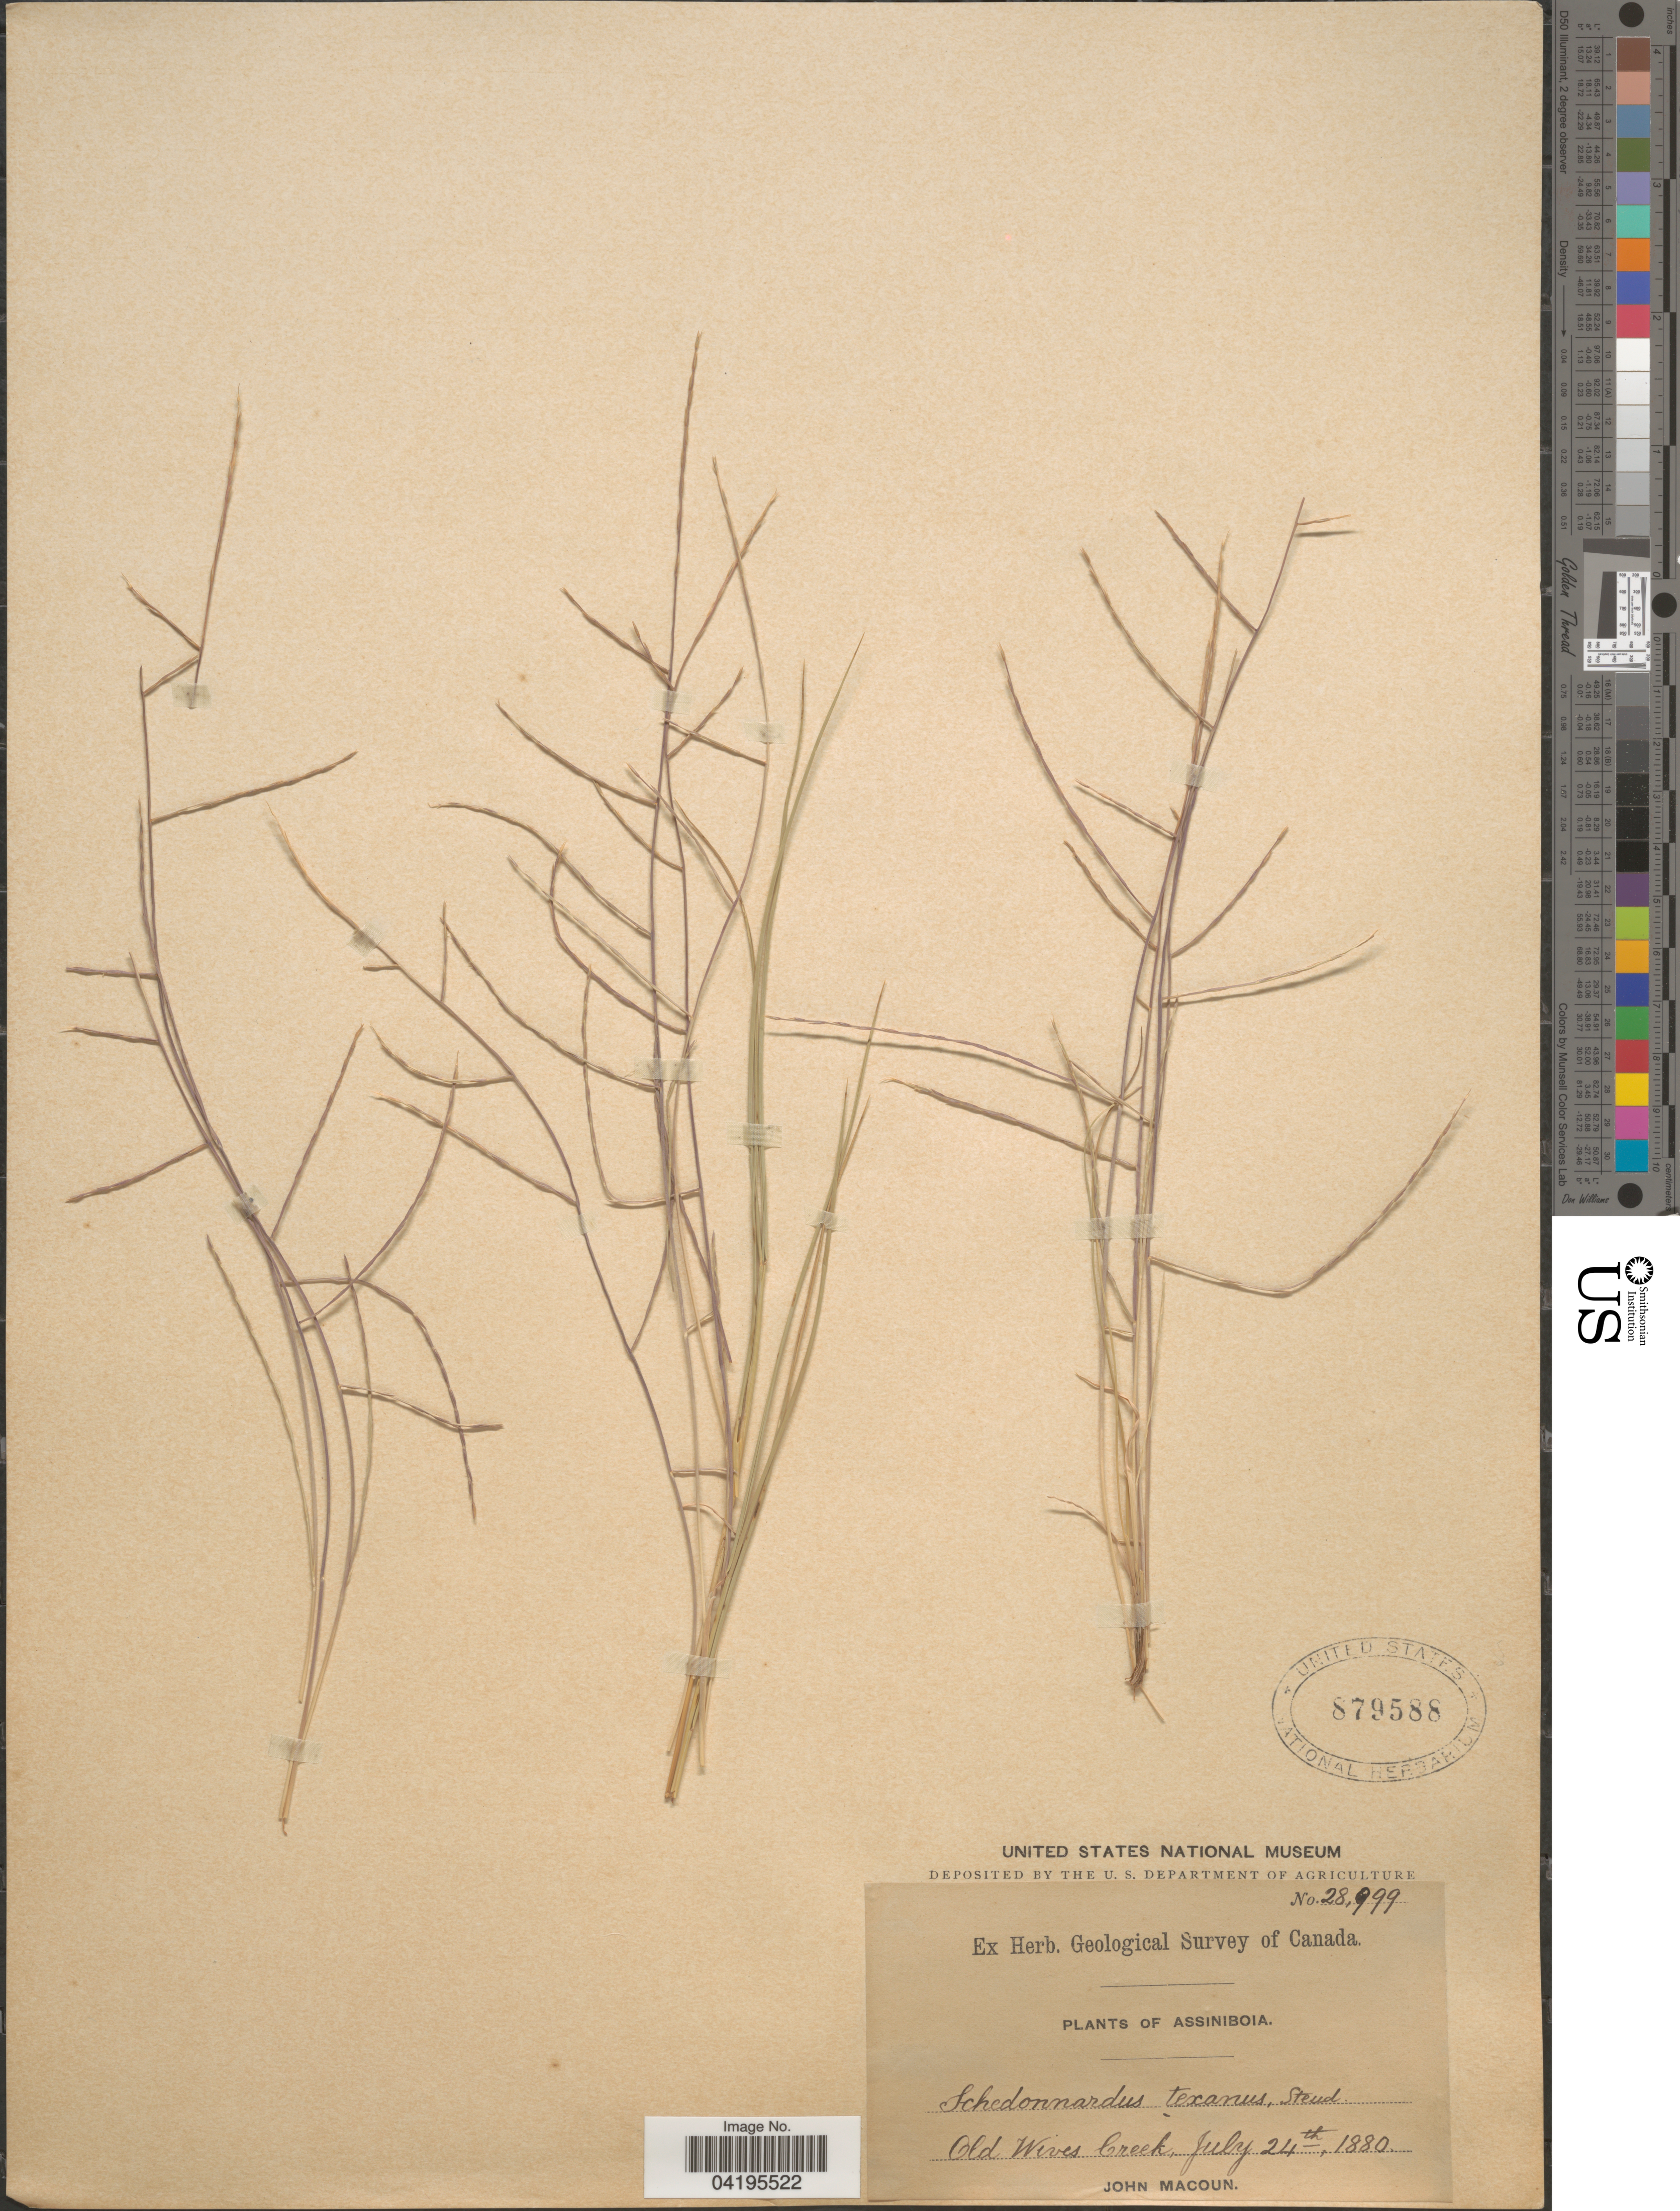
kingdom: Plantae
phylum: Tracheophyta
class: Liliopsida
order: Poales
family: Poaceae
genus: Muhlenbergia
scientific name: Muhlenbergia paniculata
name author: (Nutt.) Columbus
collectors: J. Macoun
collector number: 28999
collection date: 1880-07-24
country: Canada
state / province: Saskatchewan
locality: Geological Survey of Canada. Assiniboia. Old Wives Creek.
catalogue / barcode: US 879588